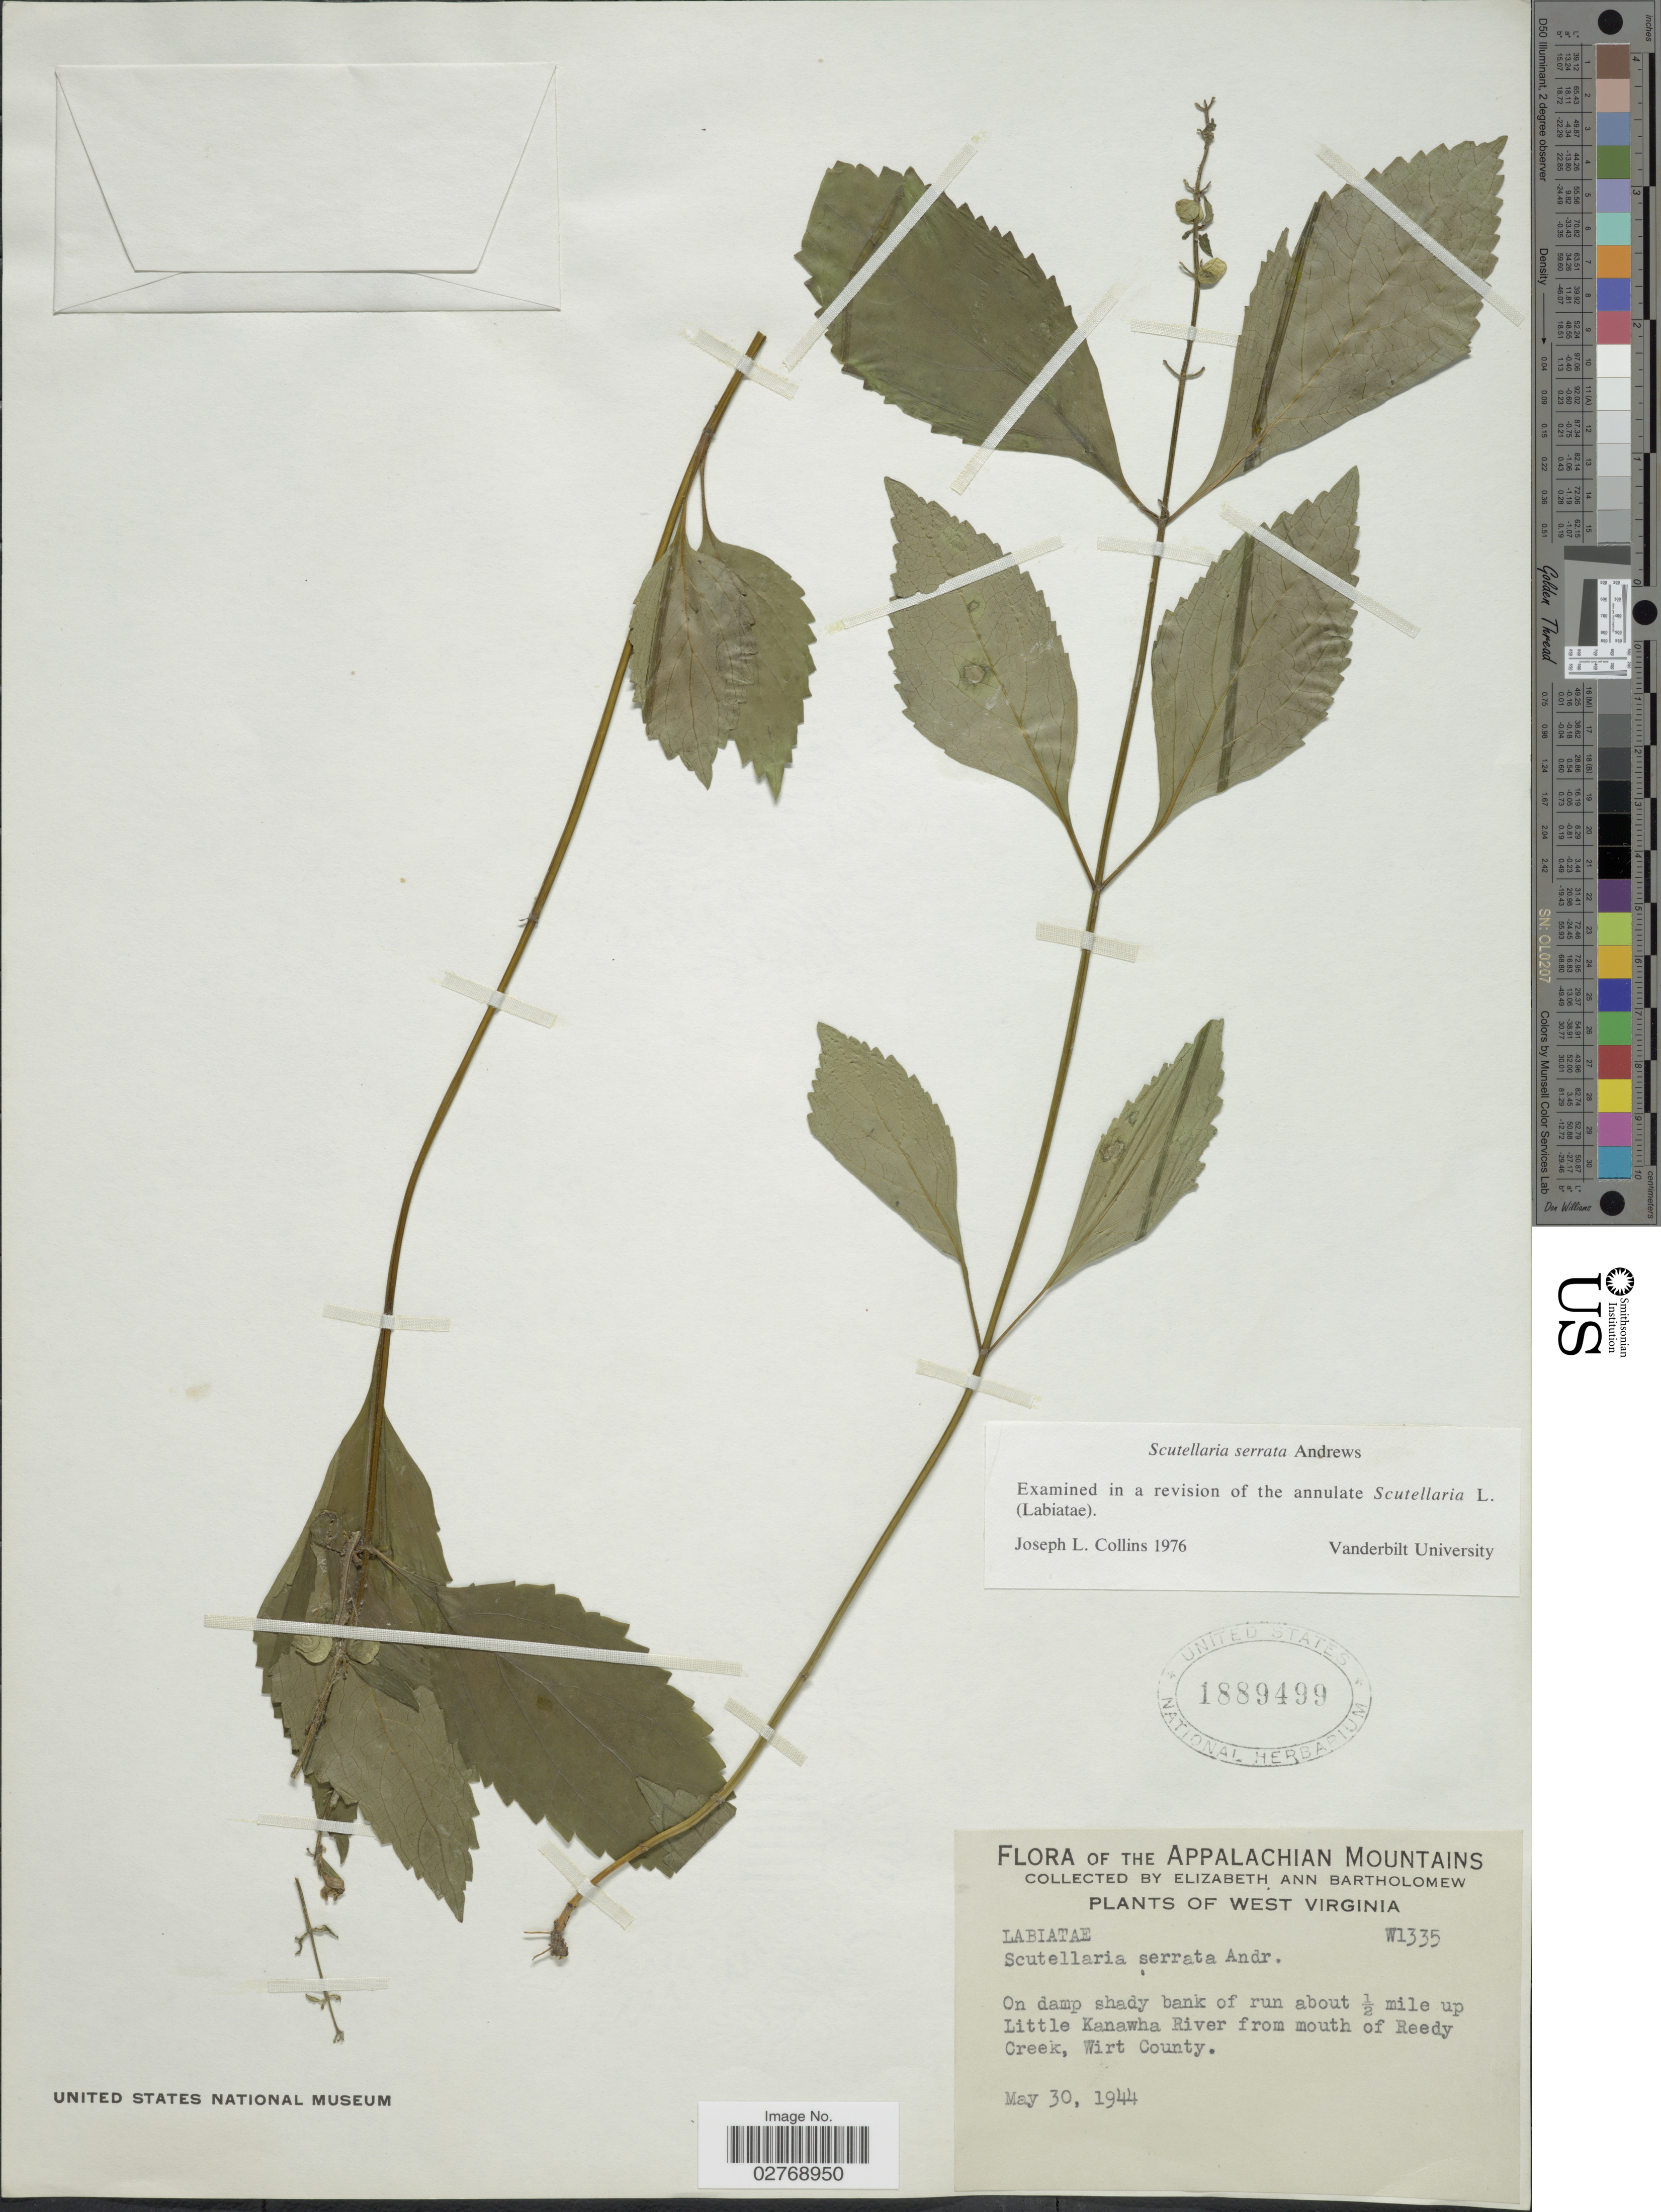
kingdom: Plantae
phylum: Tracheophyta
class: Magnoliopsida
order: Lamiales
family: Lamiaceae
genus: Scutellaria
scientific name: Scutellaria serrata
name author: Andrews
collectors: E. Bartholomew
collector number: W1335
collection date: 1944-05-30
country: United States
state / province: West Virginia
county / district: Wirt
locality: The Appalachian Mountains. On damp shady bank of run about ½ mile up Little Kanawha River from mouth of Reedy Creek, Wirt County.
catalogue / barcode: US 1889499